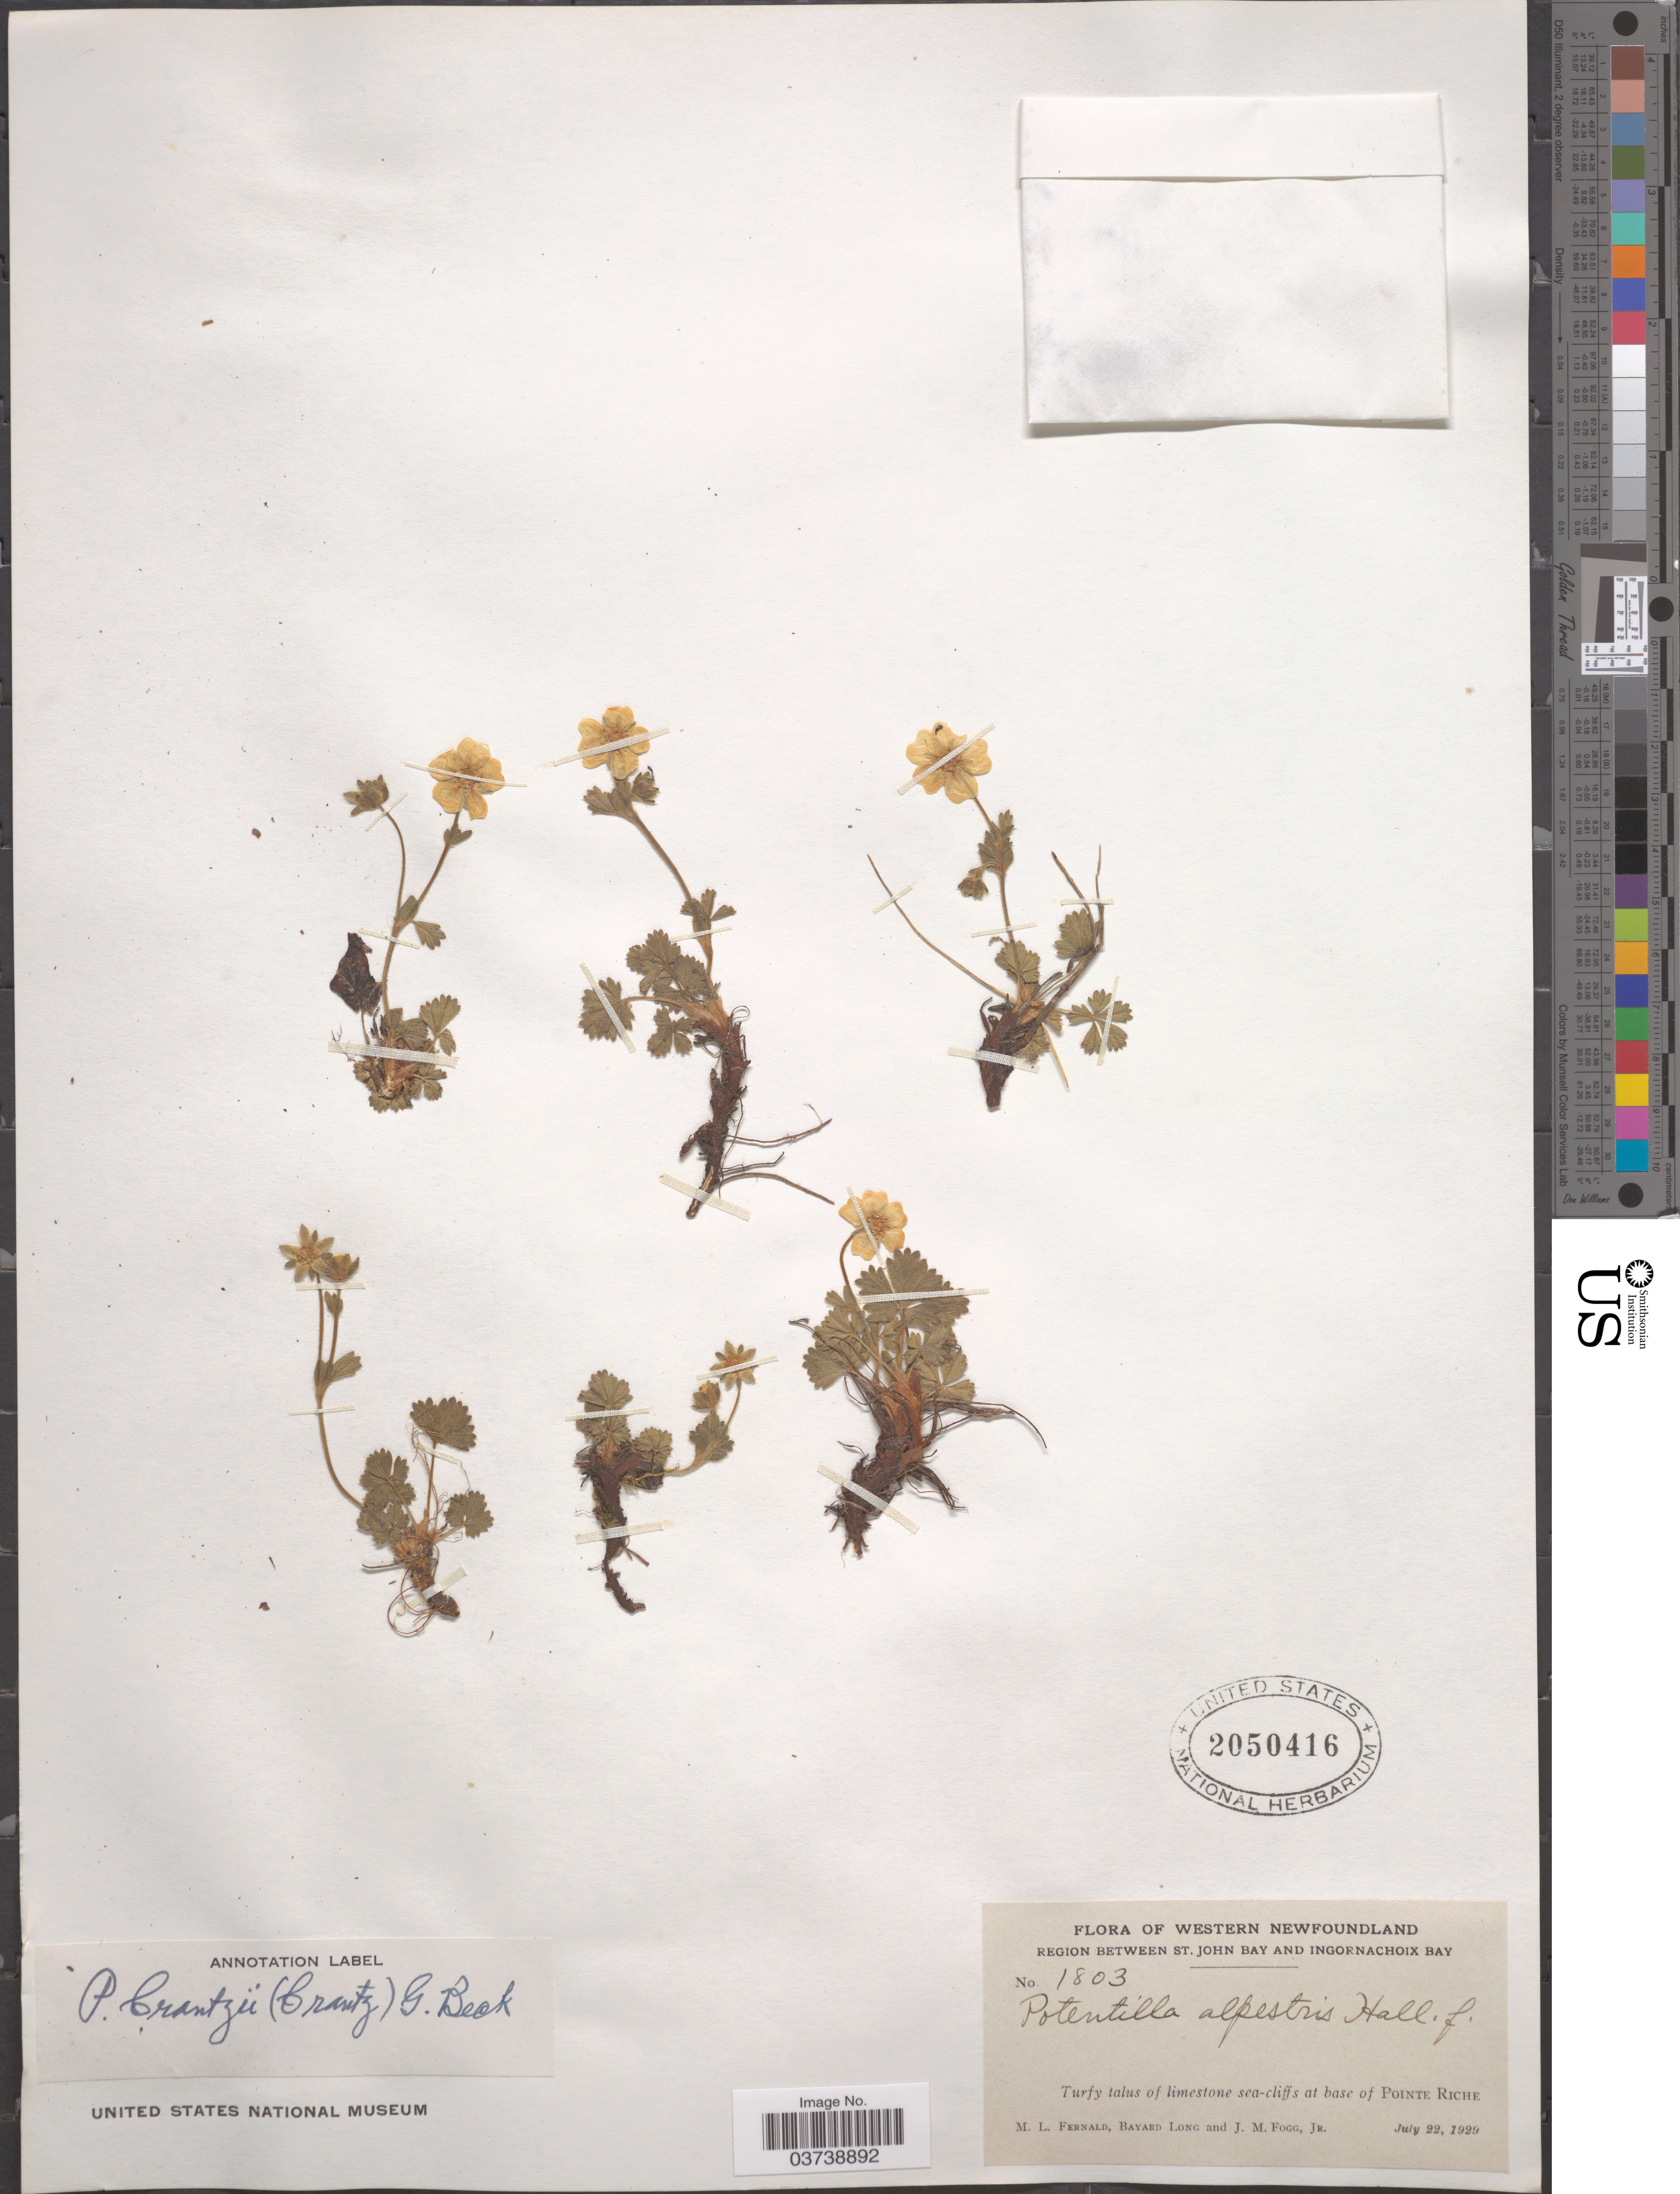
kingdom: Plantae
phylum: Tracheophyta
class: Magnoliopsida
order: Rosales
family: Rosaceae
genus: Potentilla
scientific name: Potentilla crantzii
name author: (Crantz) Beck ex Fritsch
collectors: M. L. Fernald, B. Long & J. Fogg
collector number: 1803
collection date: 1929-07-22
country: Canada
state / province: Newfoundland and Labrador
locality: Western Newfoundland. Region between St. John Bay and Ingornachoix Bay. At base of Pointe Riche.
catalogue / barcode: US 2050416